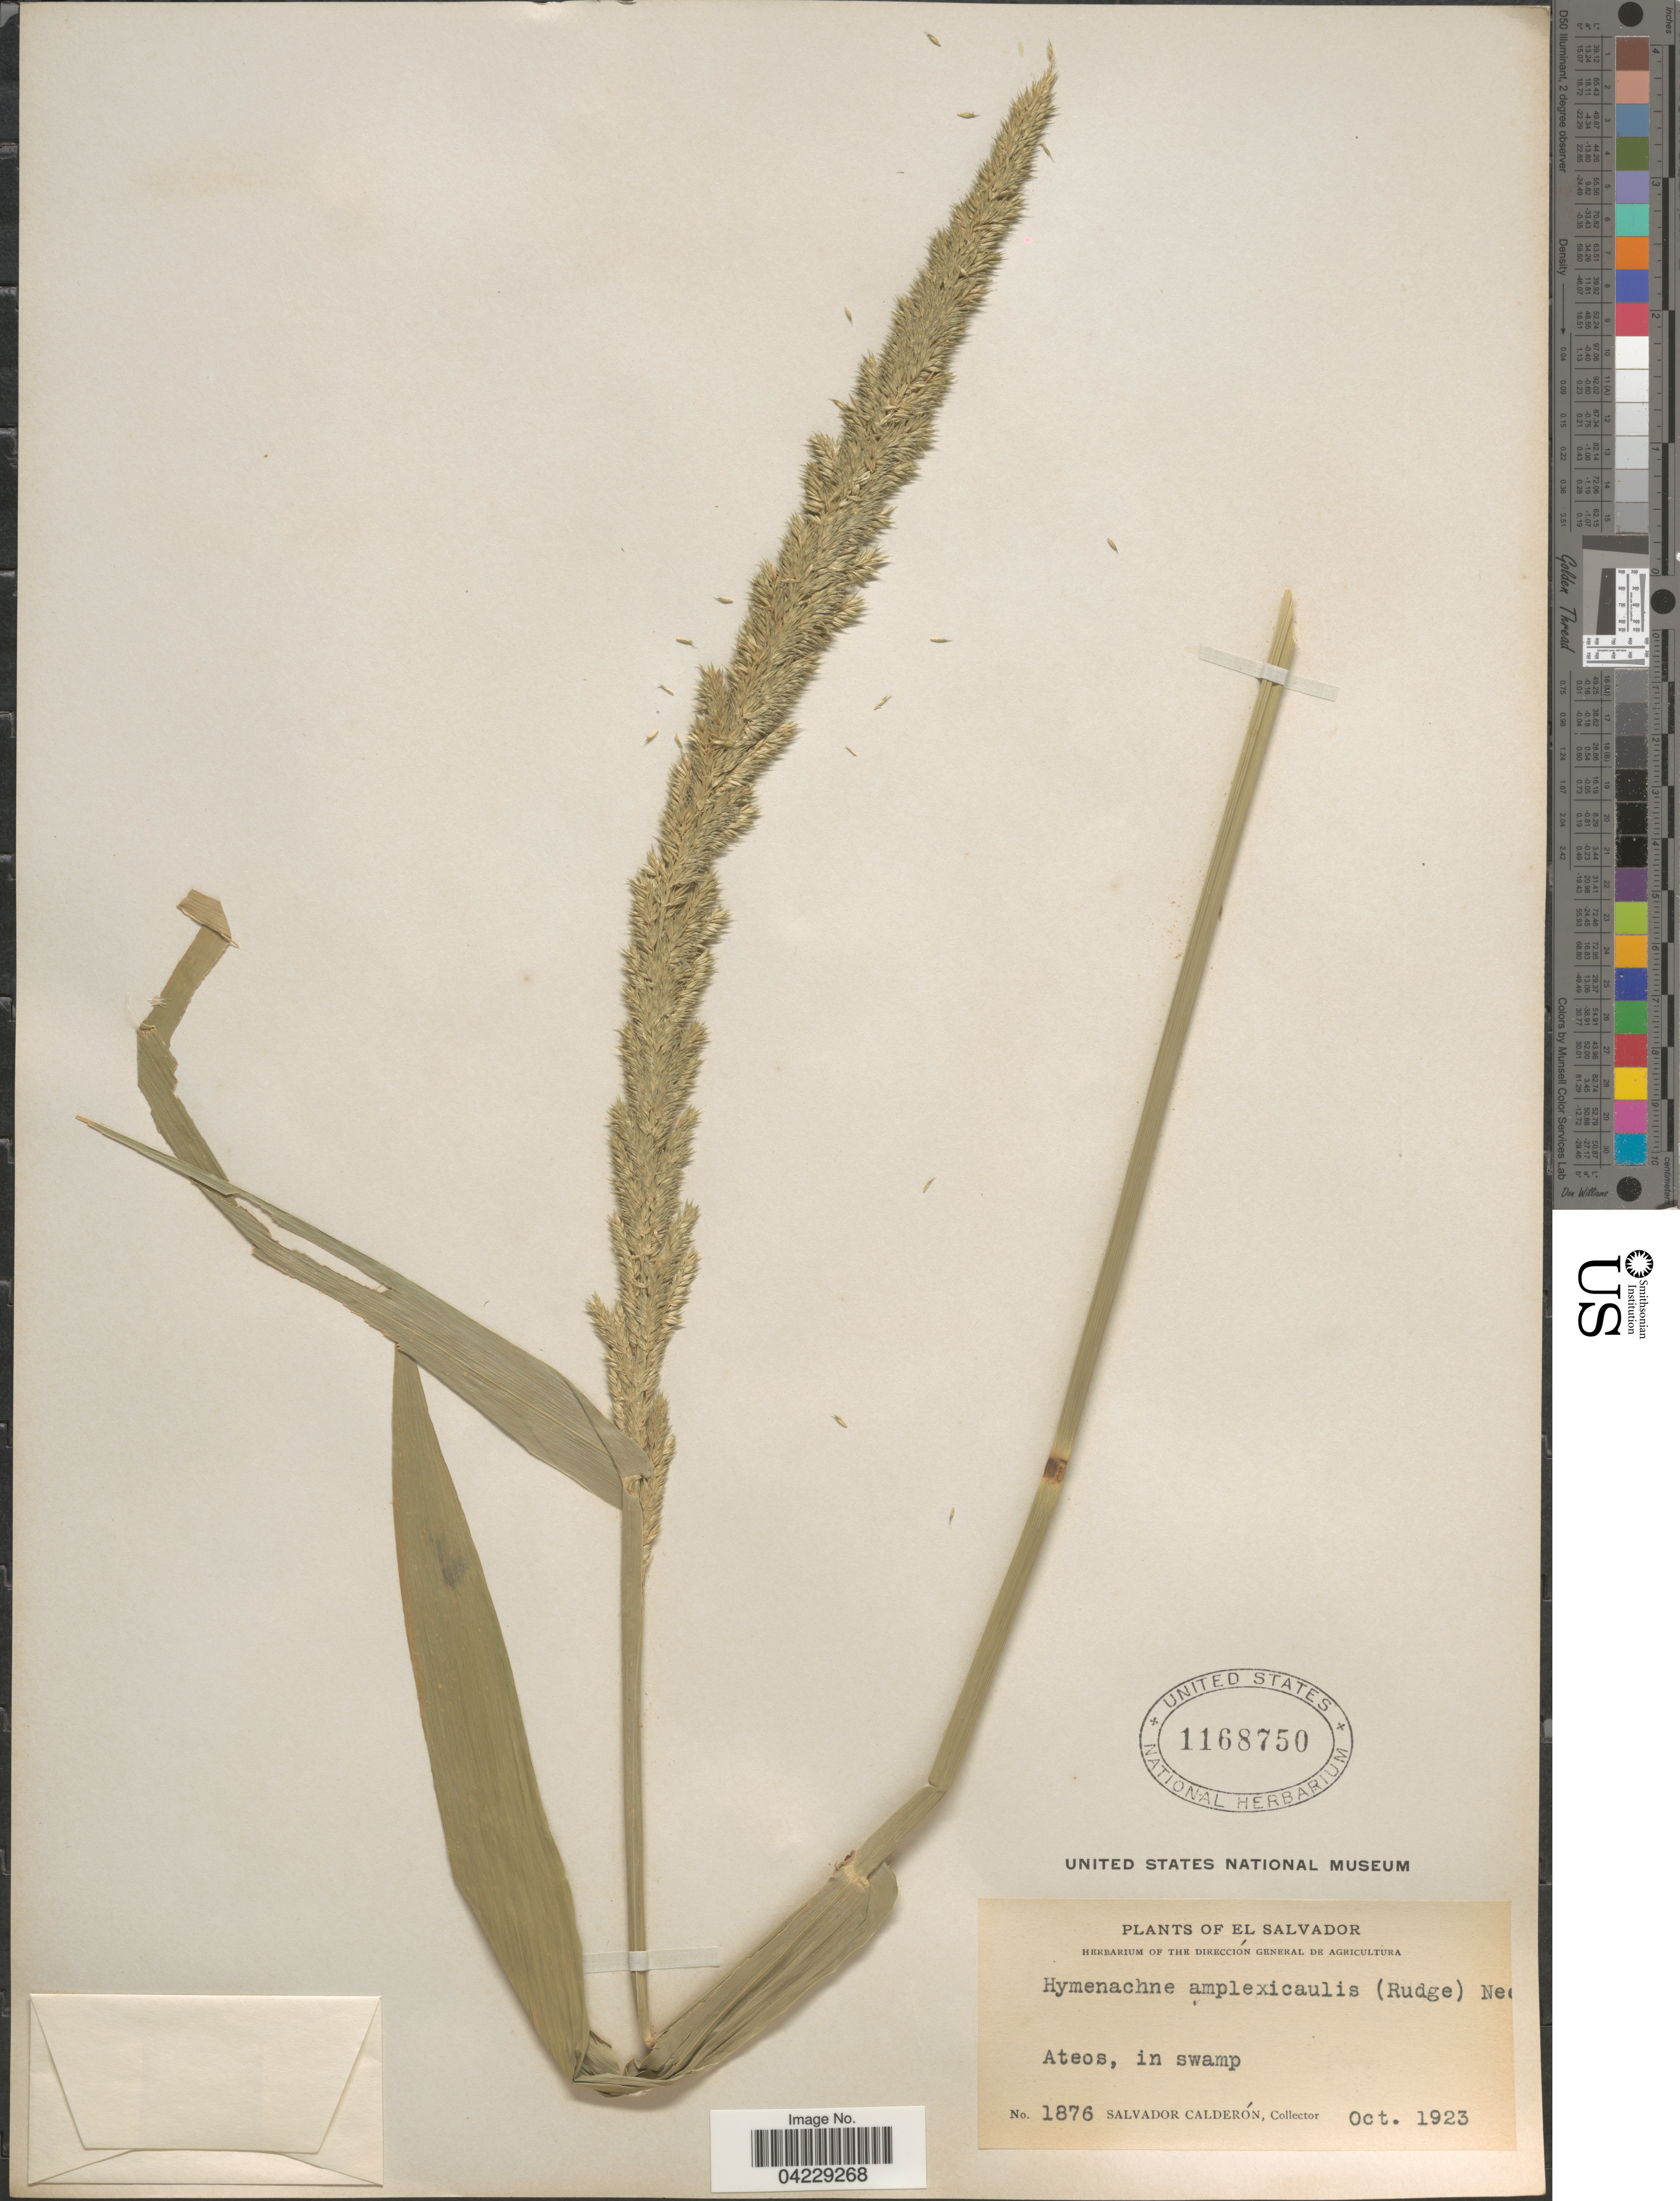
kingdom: Plantae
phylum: Tracheophyta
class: Liliopsida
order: Poales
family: Poaceae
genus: Hymenachne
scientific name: Hymenachne amplexicaulis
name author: (Rudge) Nees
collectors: S. Calderón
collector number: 1876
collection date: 1923-10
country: El Salvador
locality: Ateos, in swamp.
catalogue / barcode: US 1168750